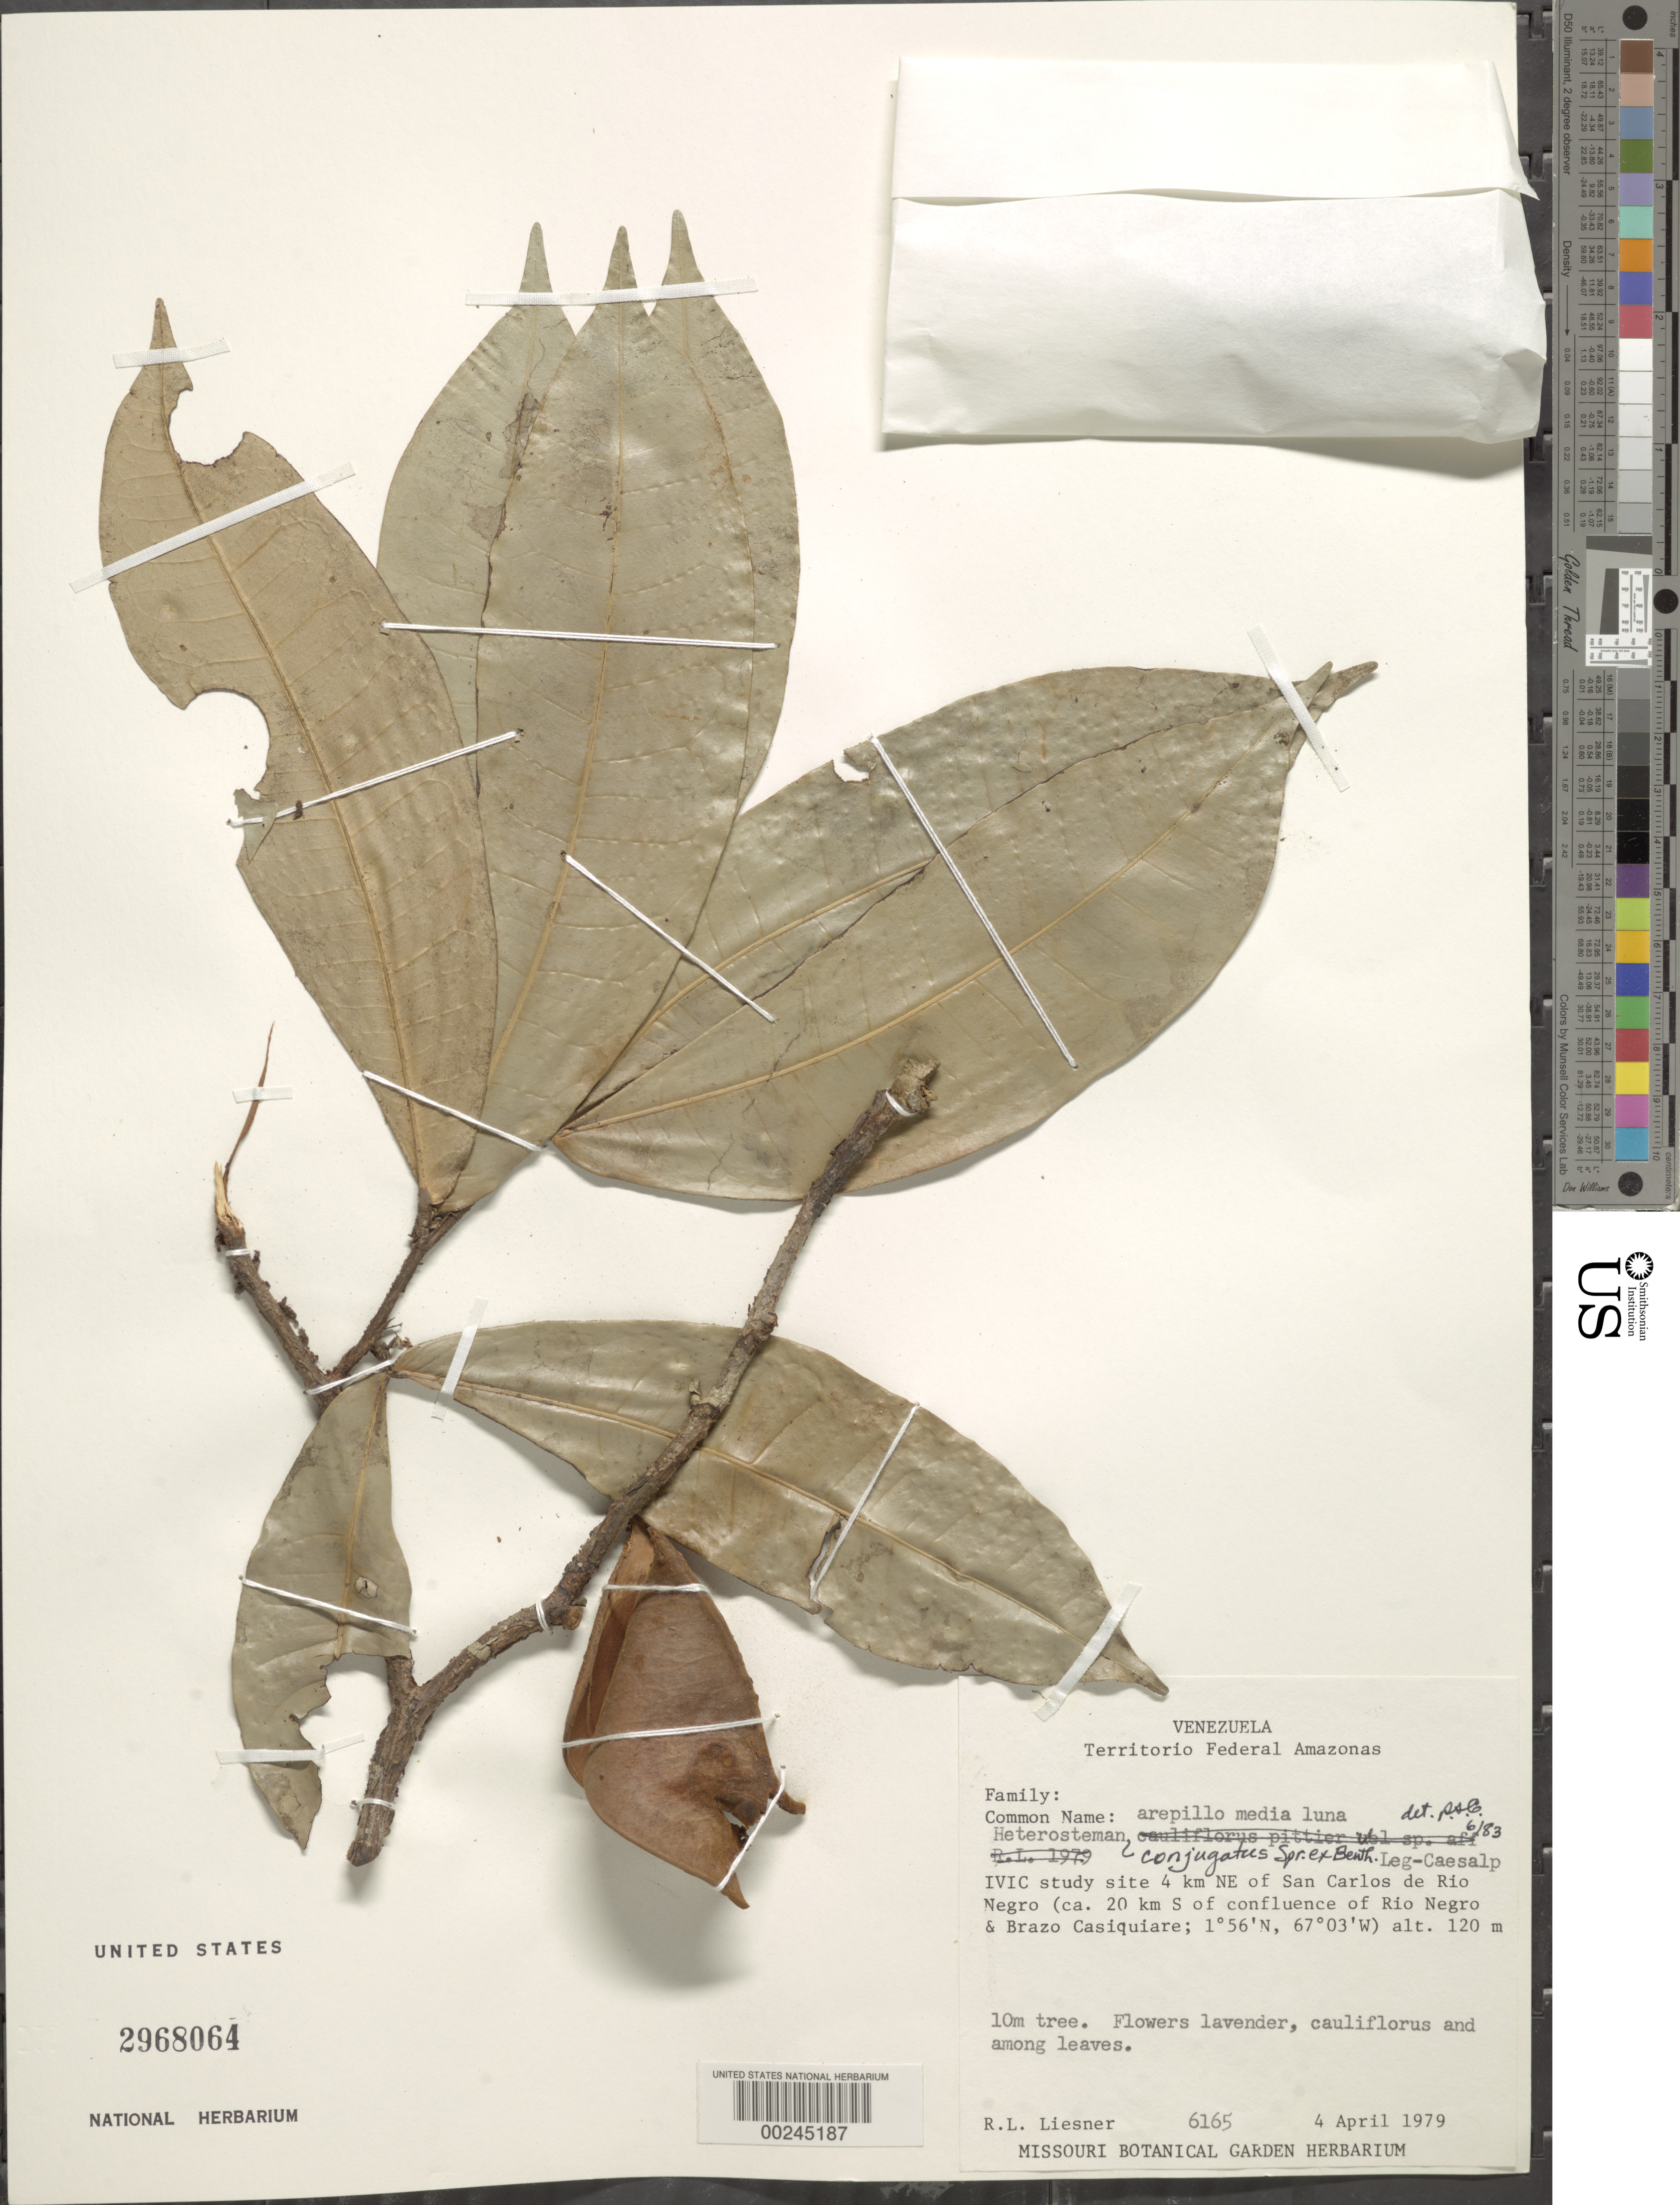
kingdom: Plantae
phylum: Tracheophyta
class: Magnoliopsida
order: Fabales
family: Fabaceae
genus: Heterostemon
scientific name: Heterostemon conjugatus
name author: Spruce ex Benth.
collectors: R. L. Liesner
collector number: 6165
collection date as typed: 04 Apr 1979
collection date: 1979-04-04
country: Venezuela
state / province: Amazonas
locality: Ivic study site 4 km ne of san carlos de rio negro (ca 20 km s of confluence of rio negro + brazo casiquiare)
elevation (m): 120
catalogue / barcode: US 2968064